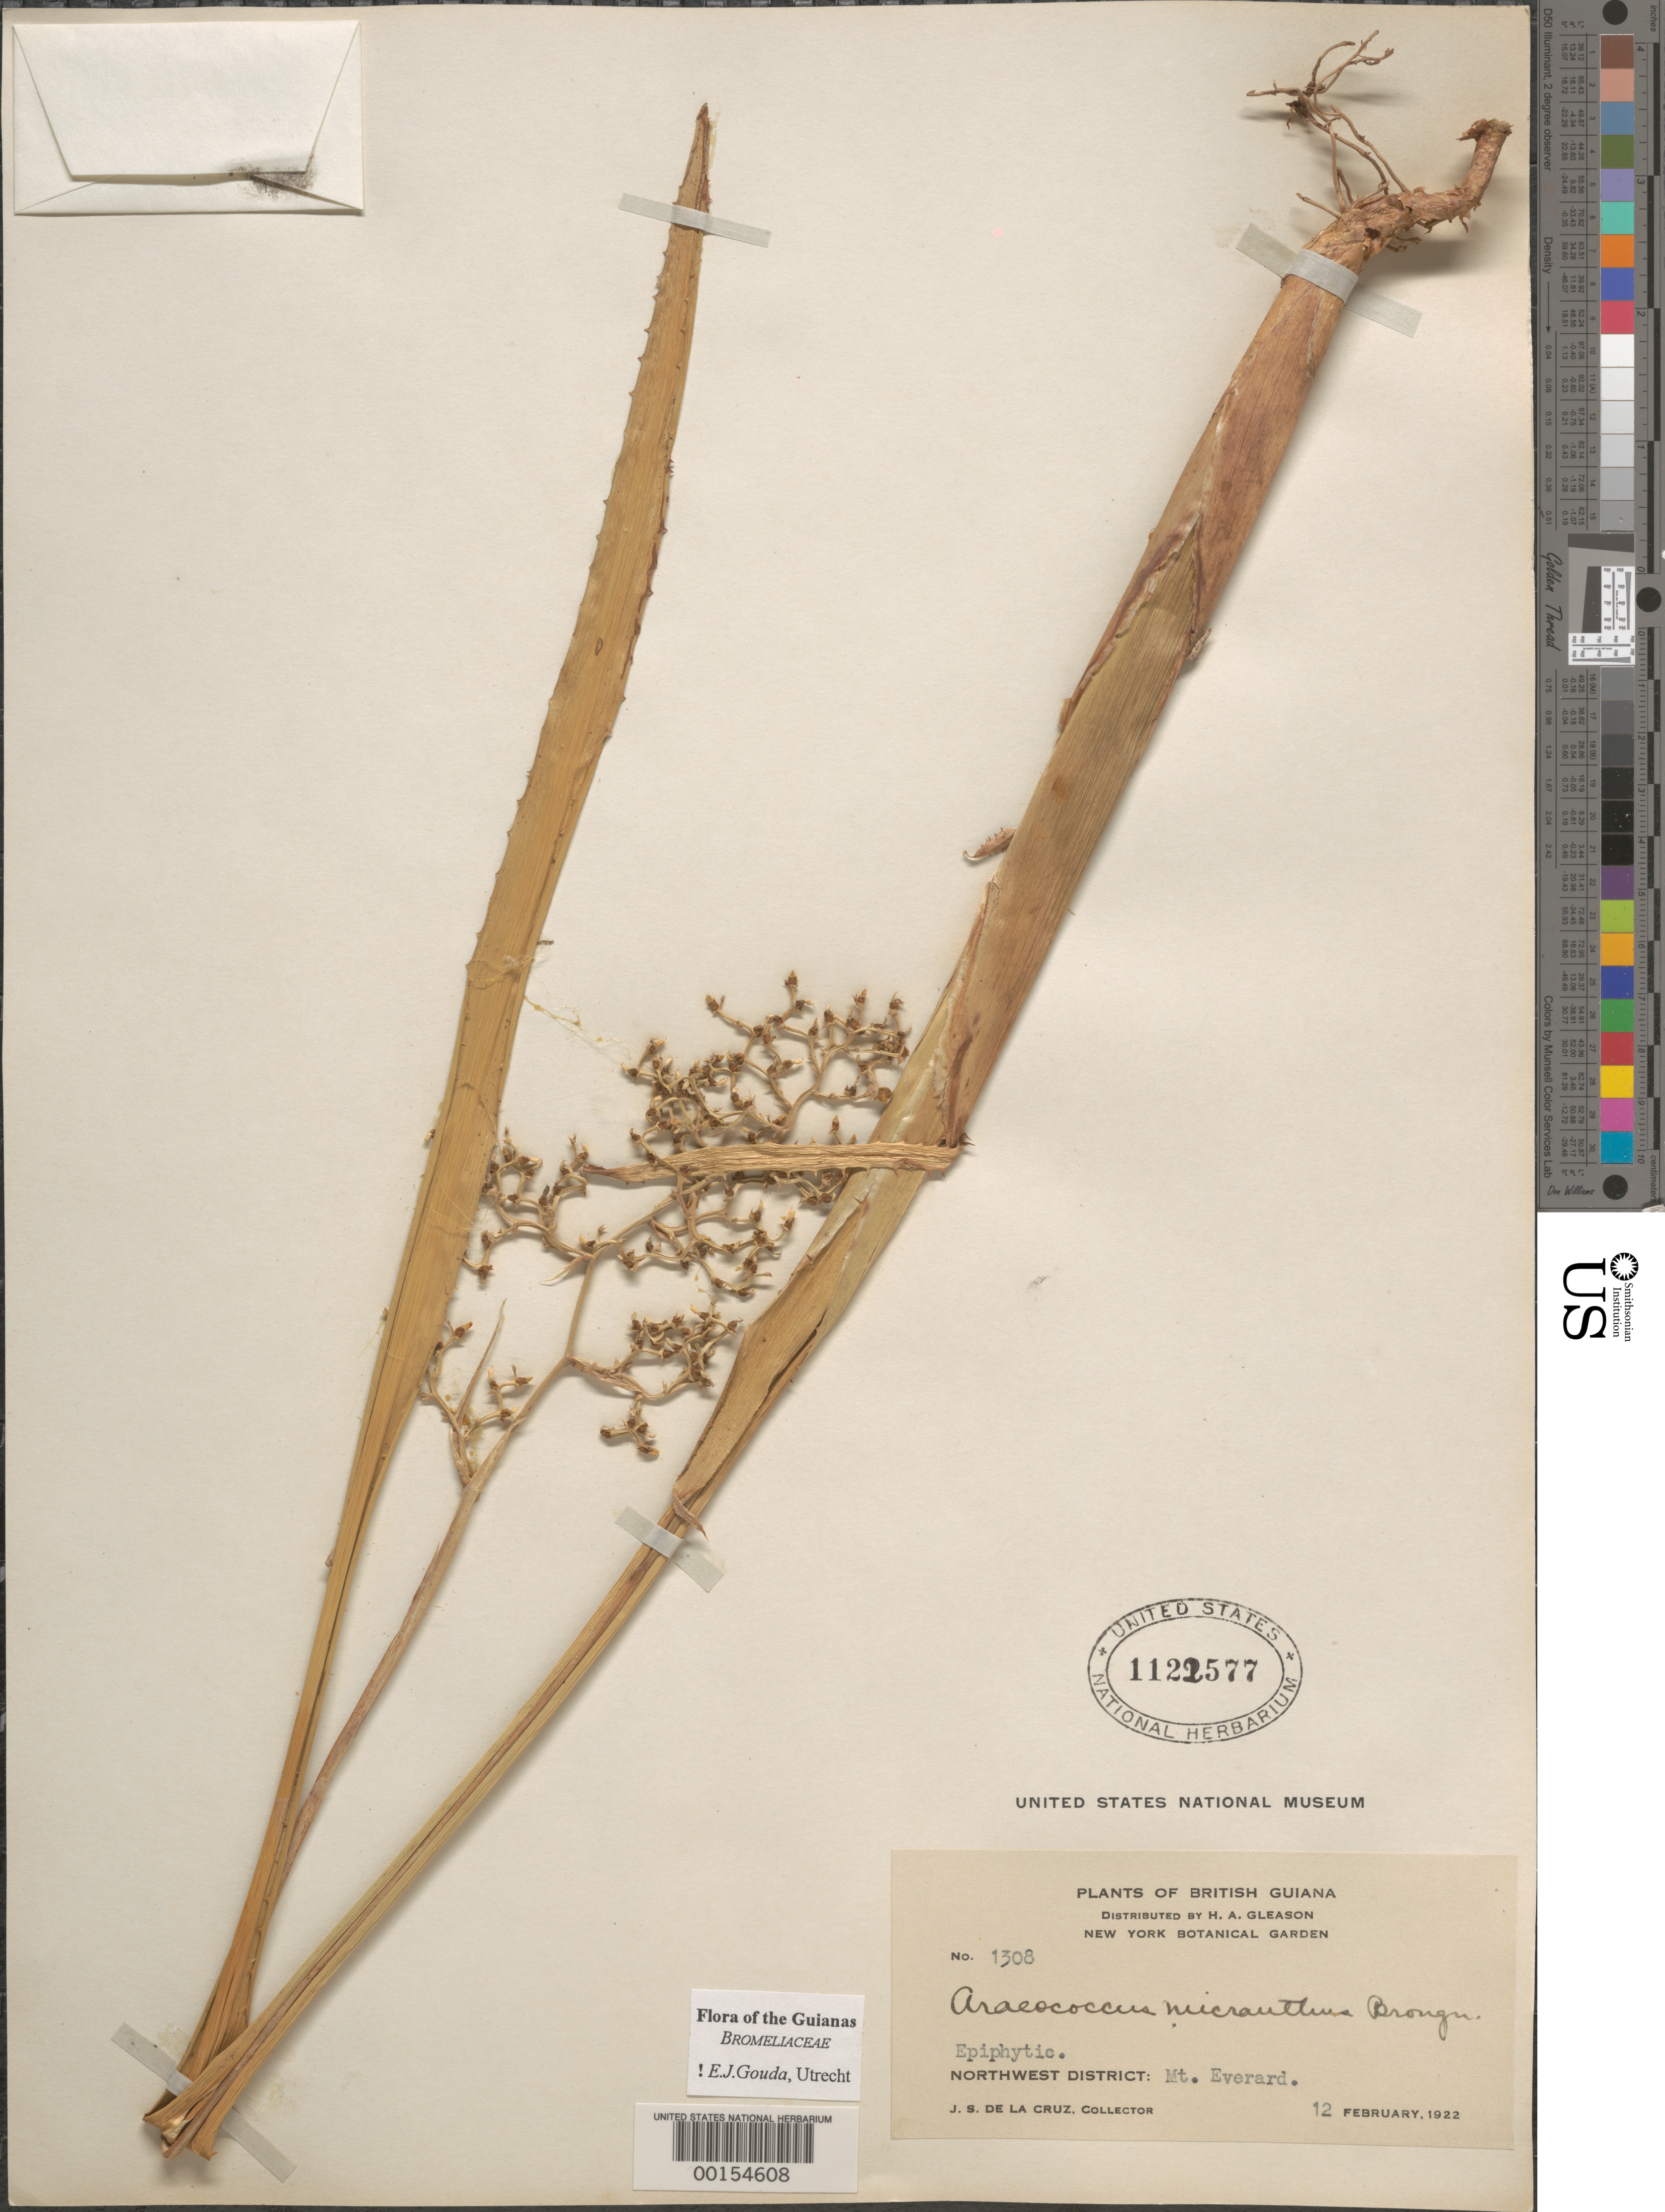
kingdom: Plantae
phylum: Tracheophyta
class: Liliopsida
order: Poales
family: Bromeliaceae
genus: Araeococcus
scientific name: Araeococcus micranthus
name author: Brongn.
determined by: Gouda, E. J.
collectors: J. S. de la Cruz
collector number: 1308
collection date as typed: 12-Feb-22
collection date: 1922-02-12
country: Guyana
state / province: Barima-Waini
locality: Mt. Everard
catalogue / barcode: US 1122577